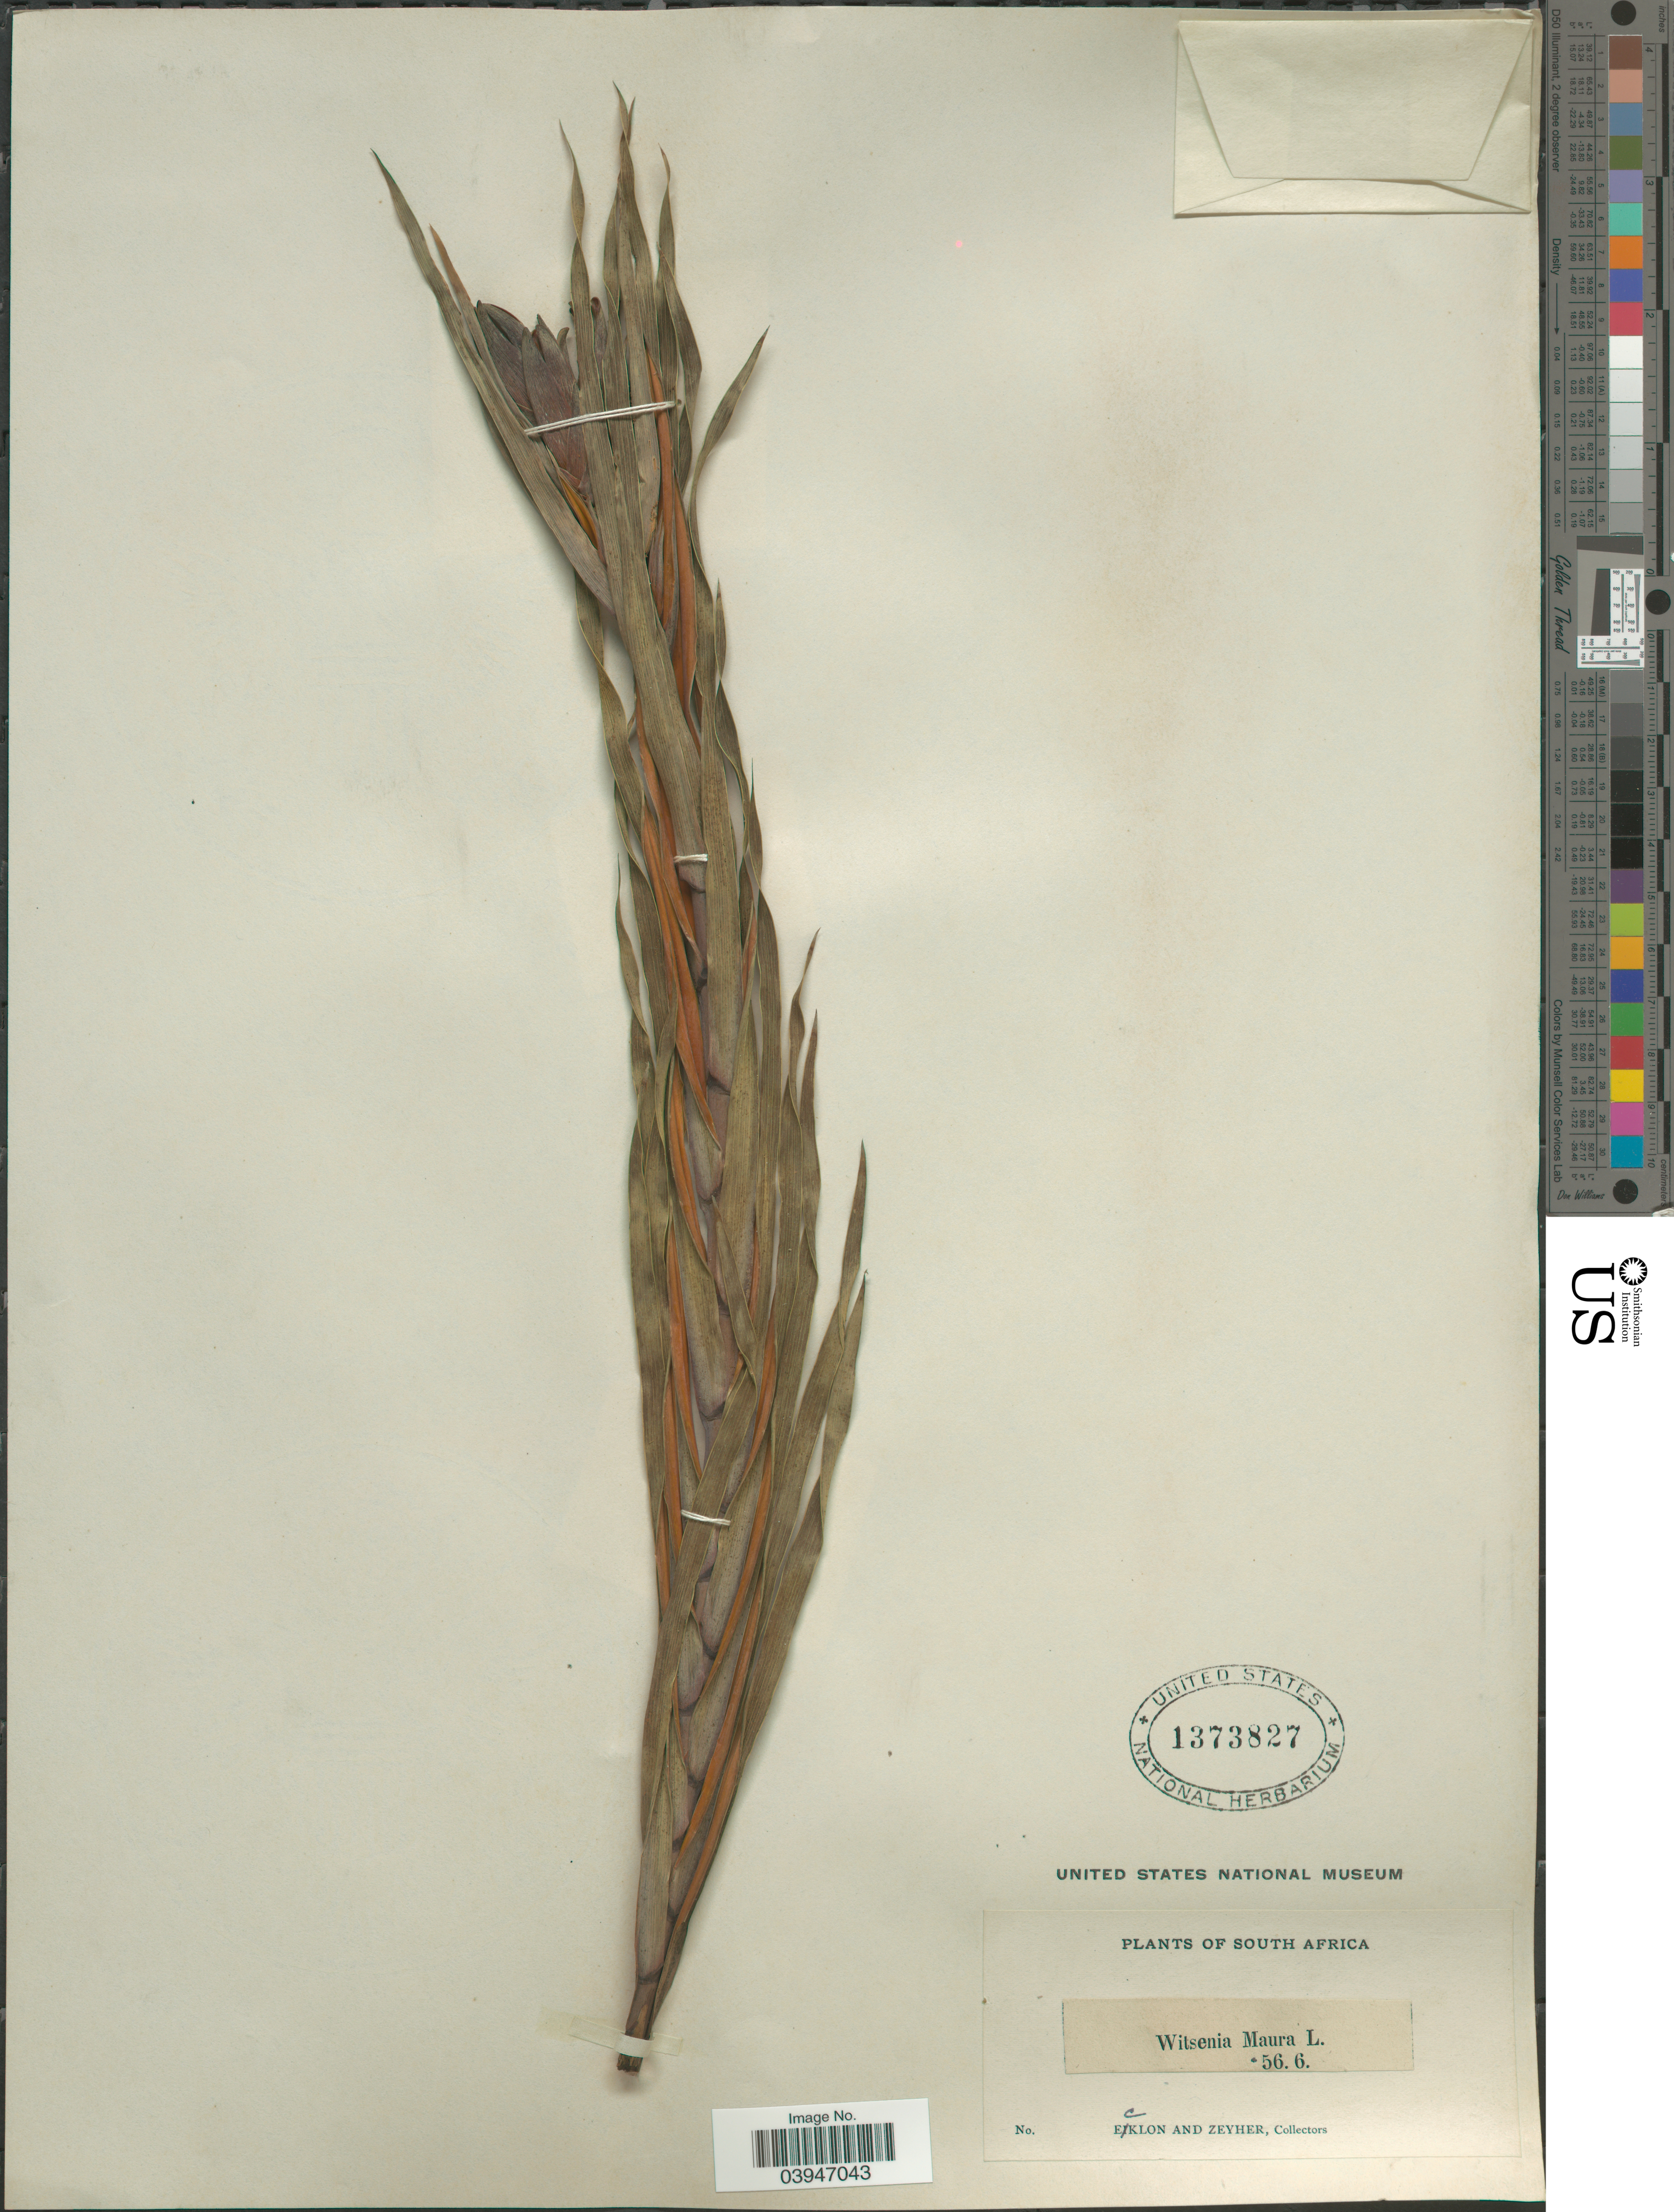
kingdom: Plantae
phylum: Tracheophyta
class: Liliopsida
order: Asparagales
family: Iridaceae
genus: Witsenia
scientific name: Witsenia maura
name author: (L.) Thunb.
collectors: -. Ecklon & -. Zeyher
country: South Africa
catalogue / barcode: US 1373827